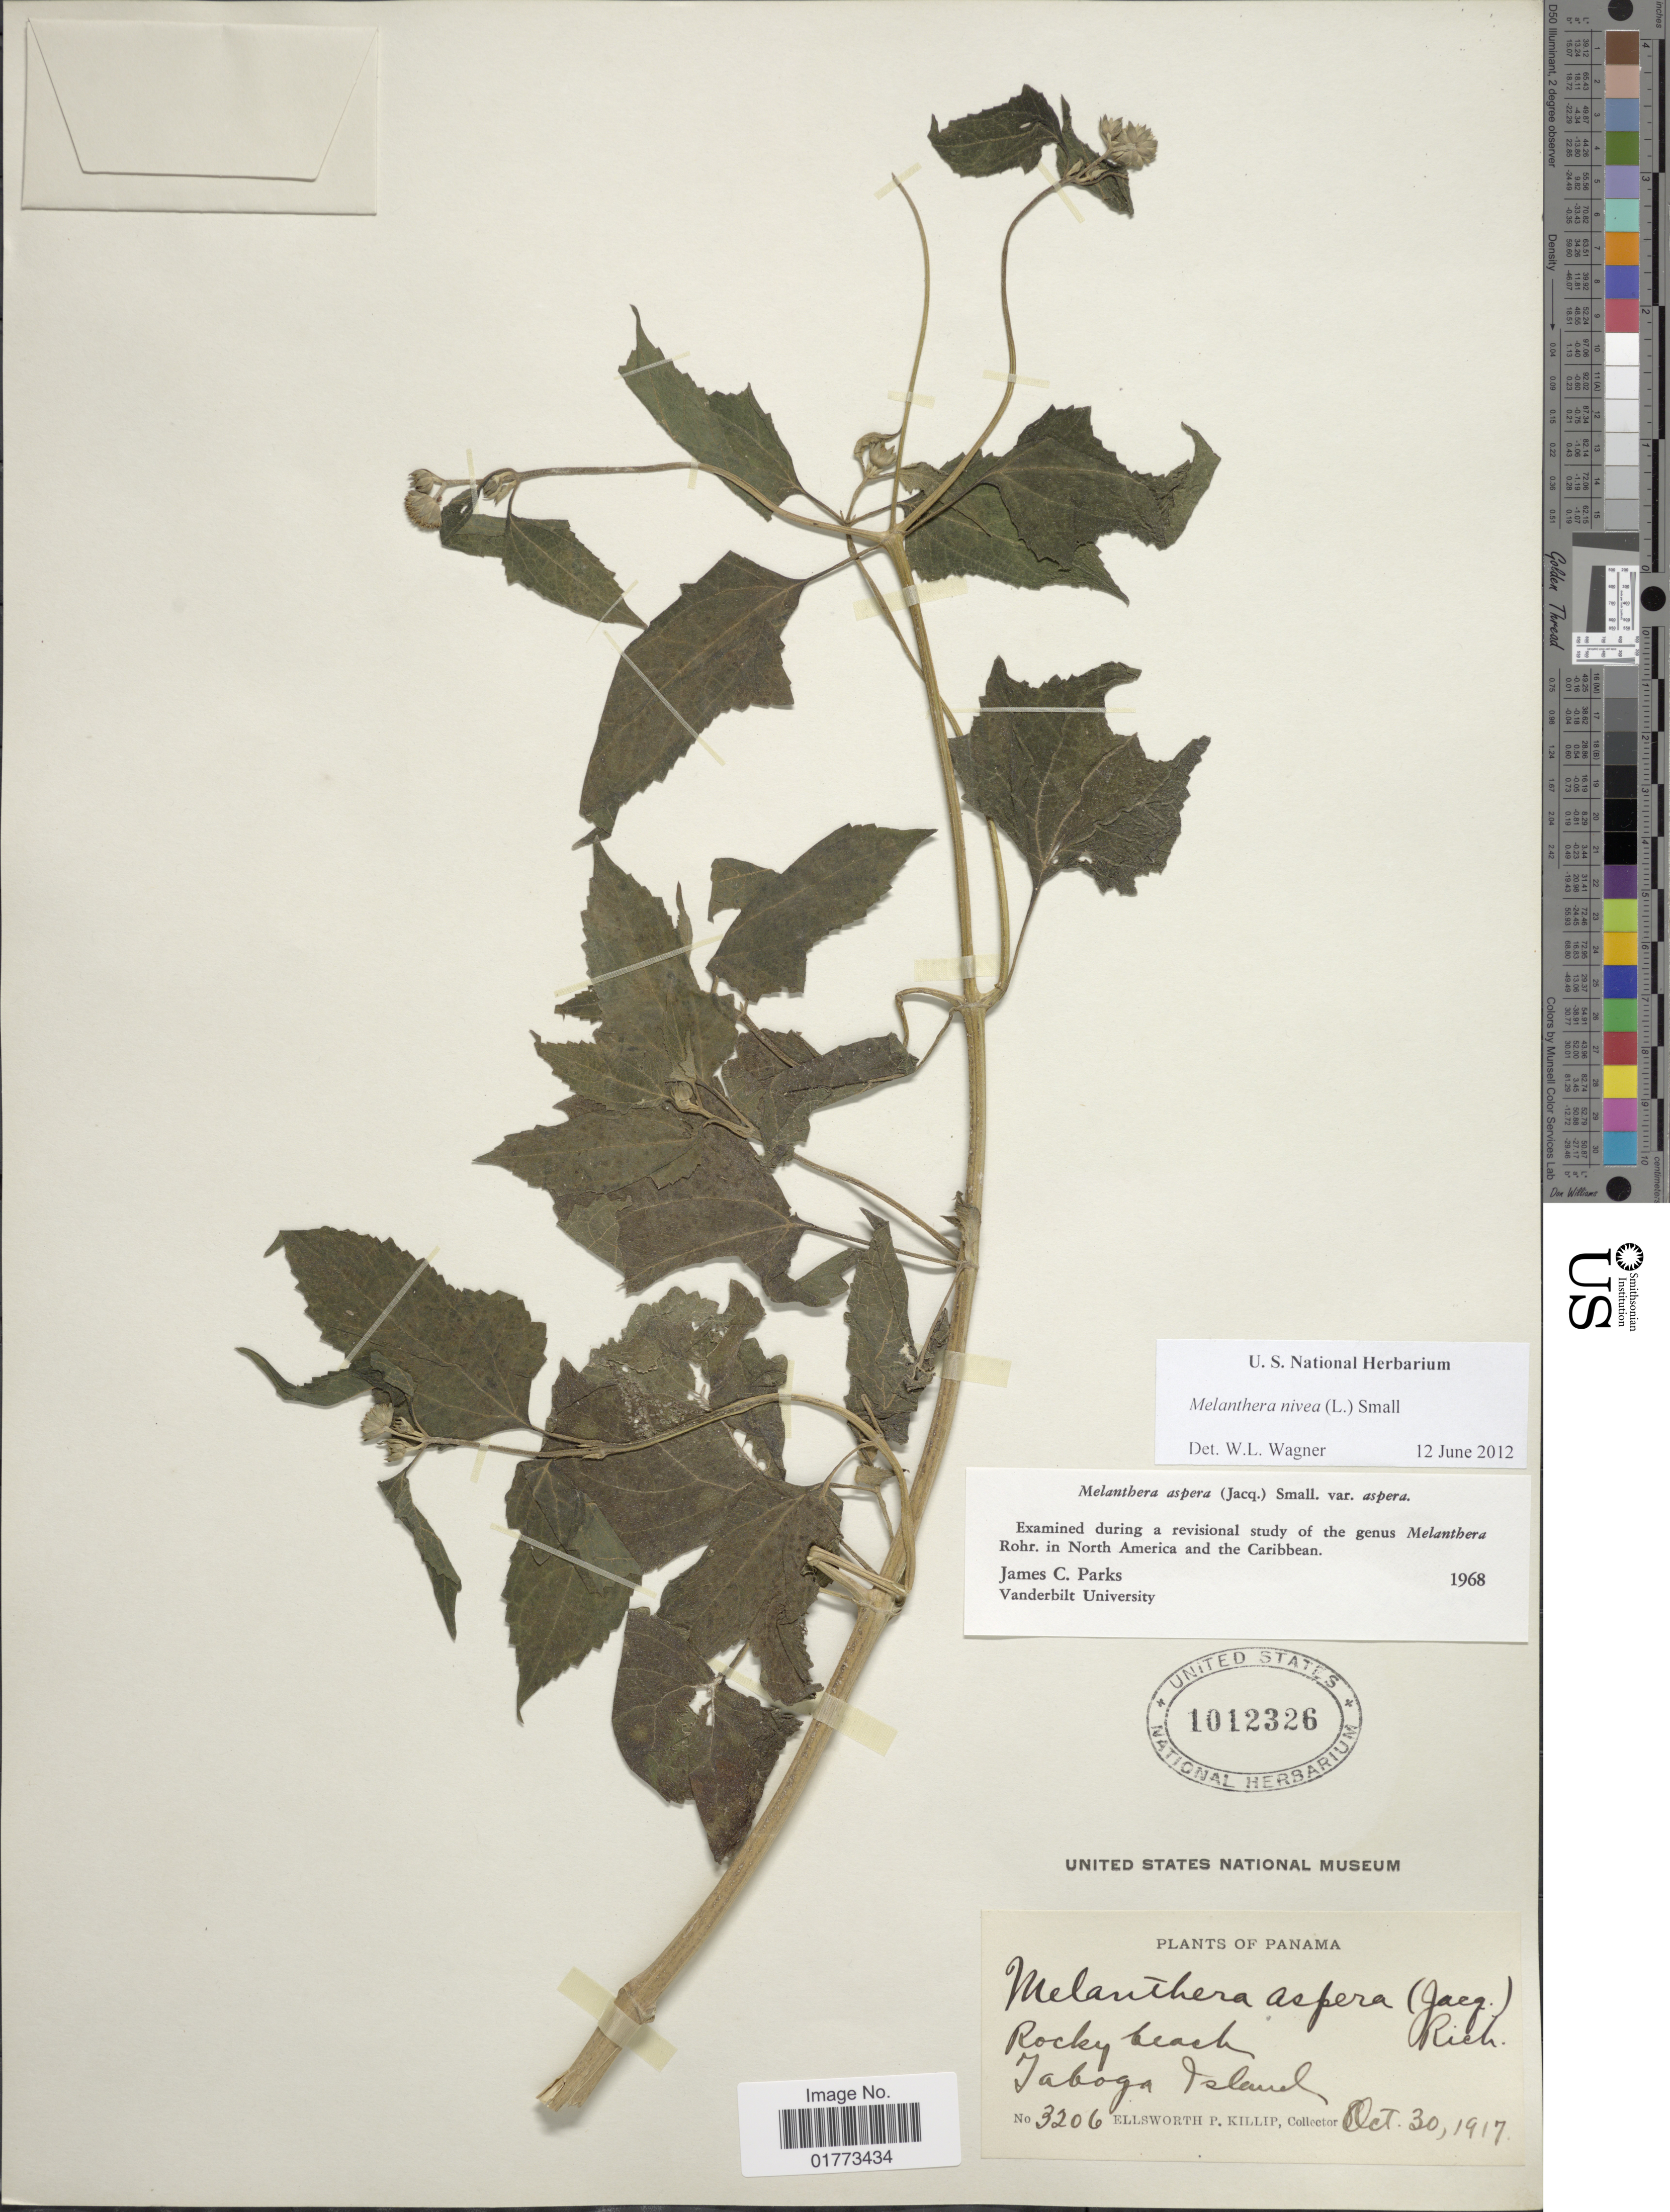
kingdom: Plantae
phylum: Tracheophyta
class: Magnoliopsida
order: Asterales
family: Asteraceae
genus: Melanthera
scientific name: Melanthera nivea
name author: (L.) Small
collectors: E. P. Killip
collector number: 3206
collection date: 1917-10-30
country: Panama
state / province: Panamá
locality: Taboga Island, Rocky beach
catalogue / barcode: US 1012326